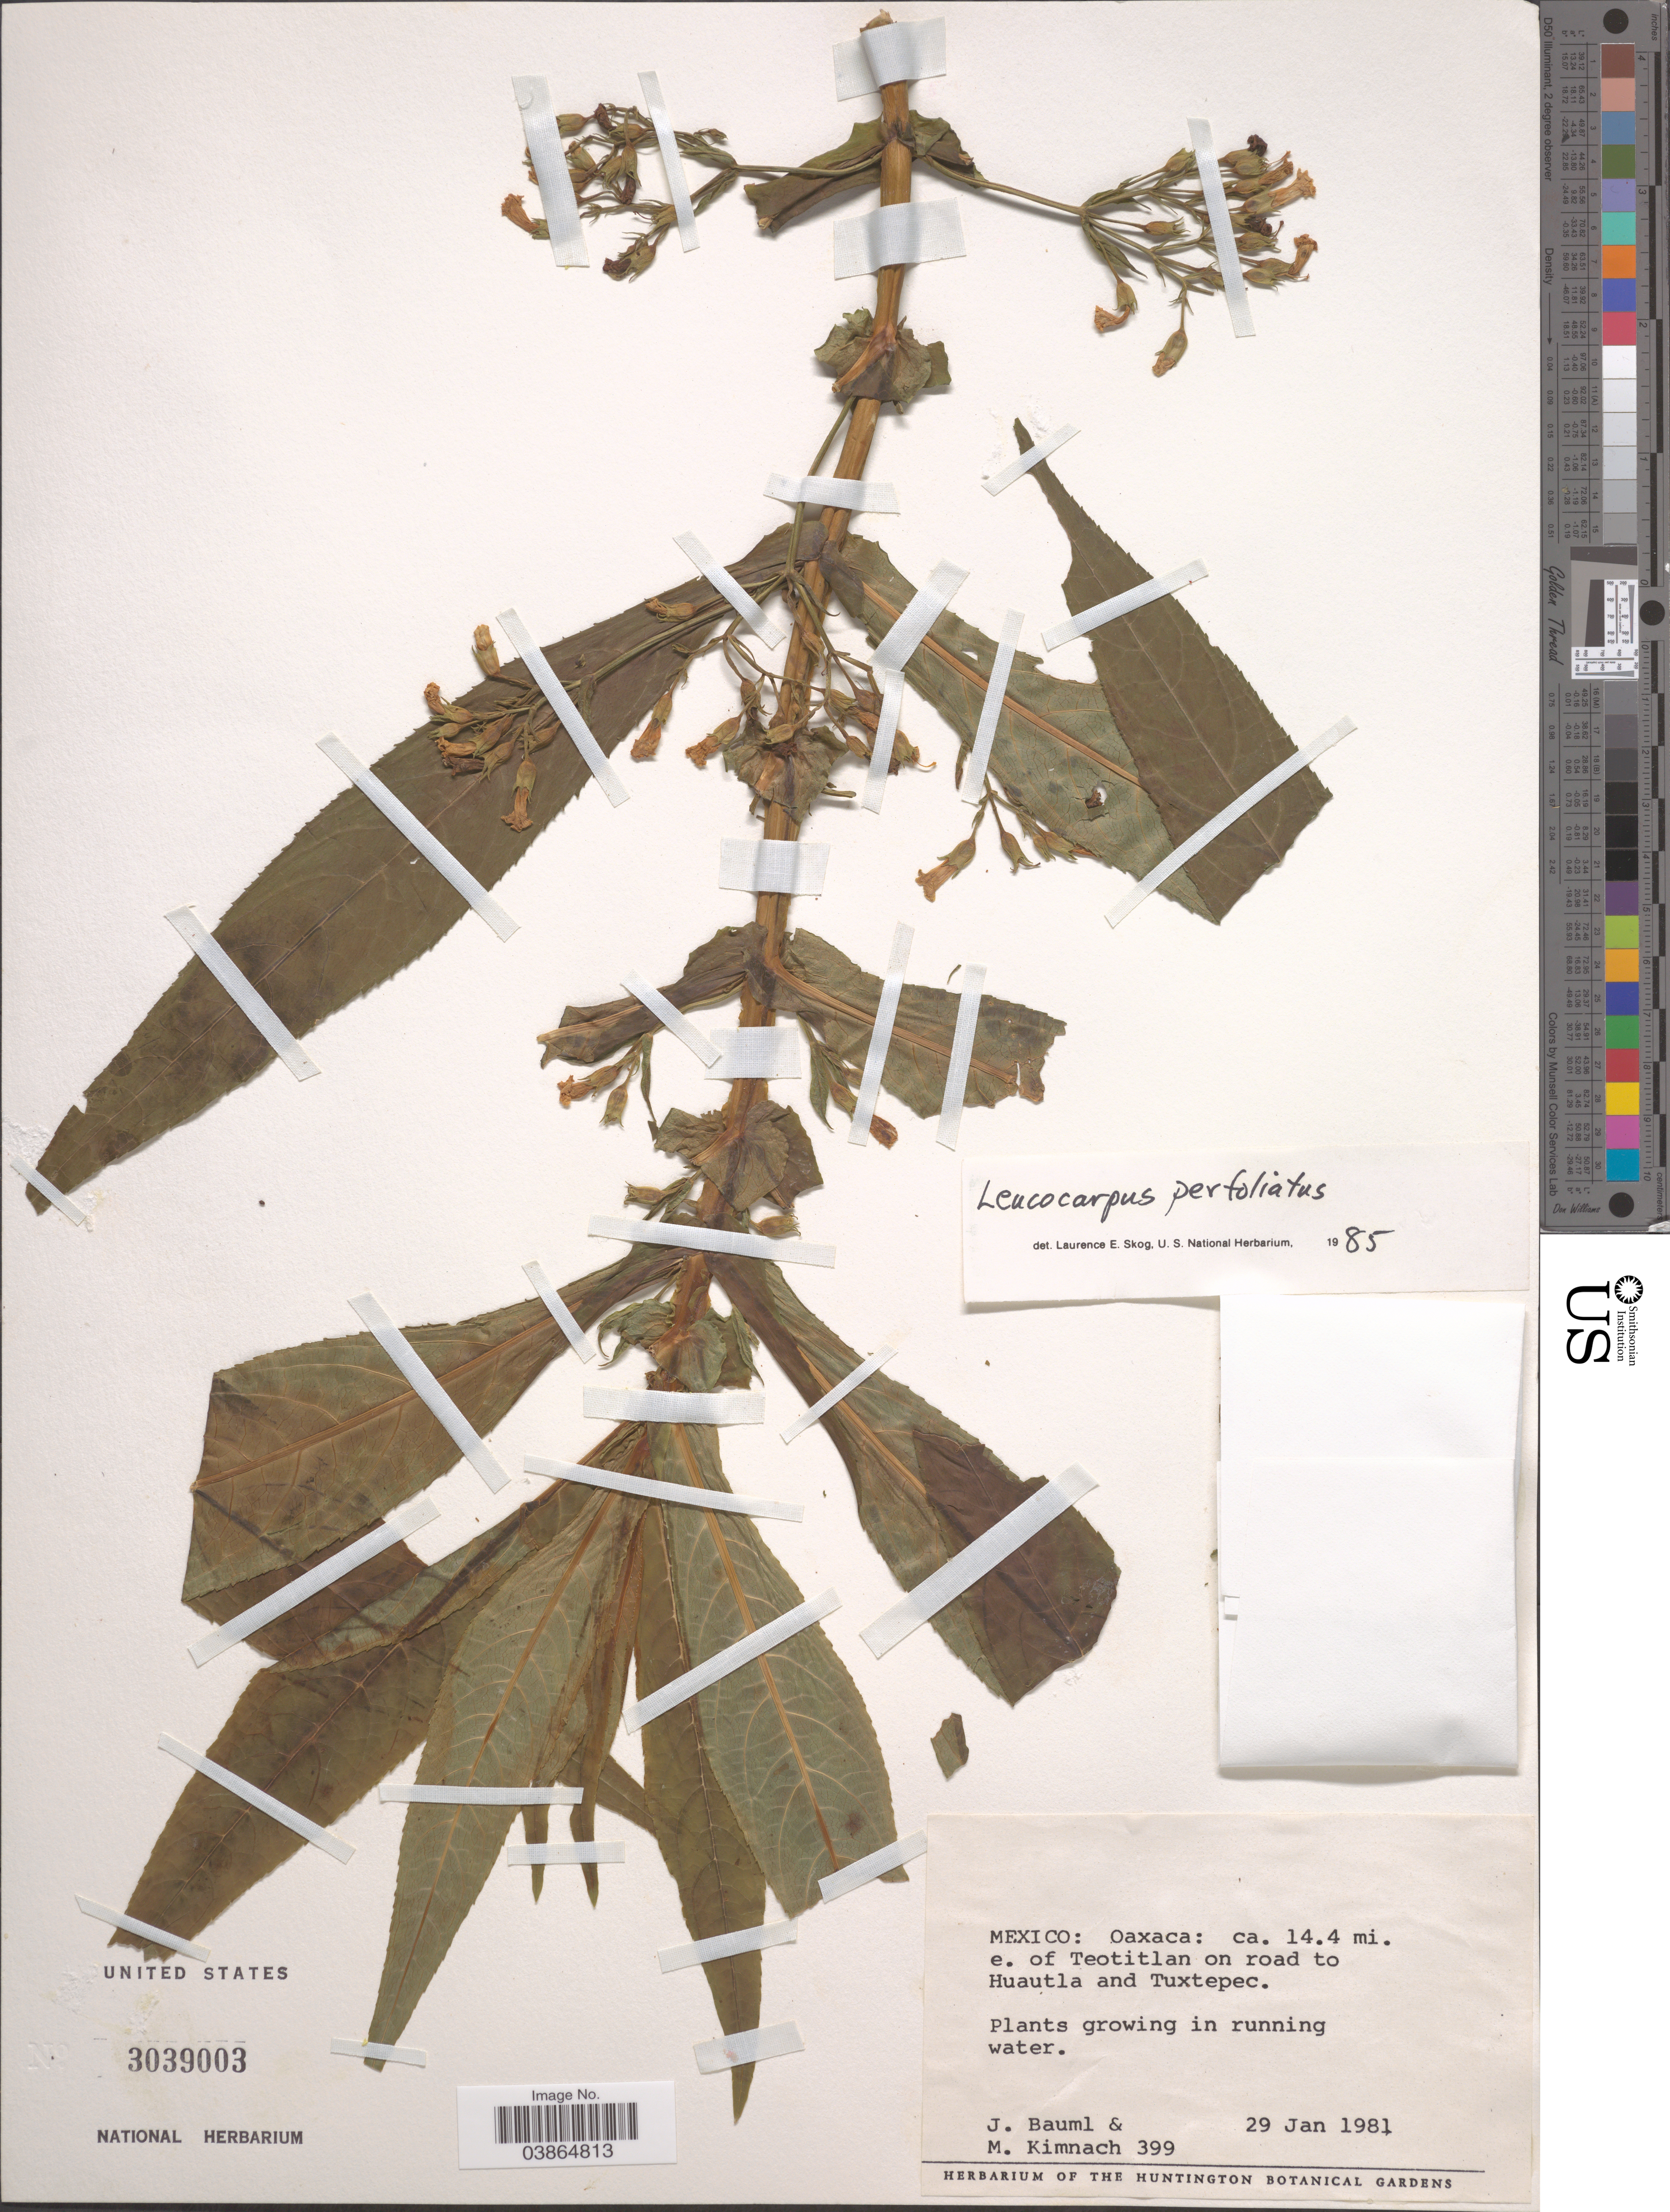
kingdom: Plantae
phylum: Tracheophyta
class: Magnoliopsida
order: Lamiales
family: Phrymaceae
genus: Leucocarpus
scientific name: Leucocarpus alatus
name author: D. Don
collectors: J. Bauml & M. W. Kimnach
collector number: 399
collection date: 1981-01-29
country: Mexico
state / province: Oaxaca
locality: Ca. 14.4 mi. e. of Teotitlan on road to Huautla and Tuxtepec.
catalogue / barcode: US 3039003